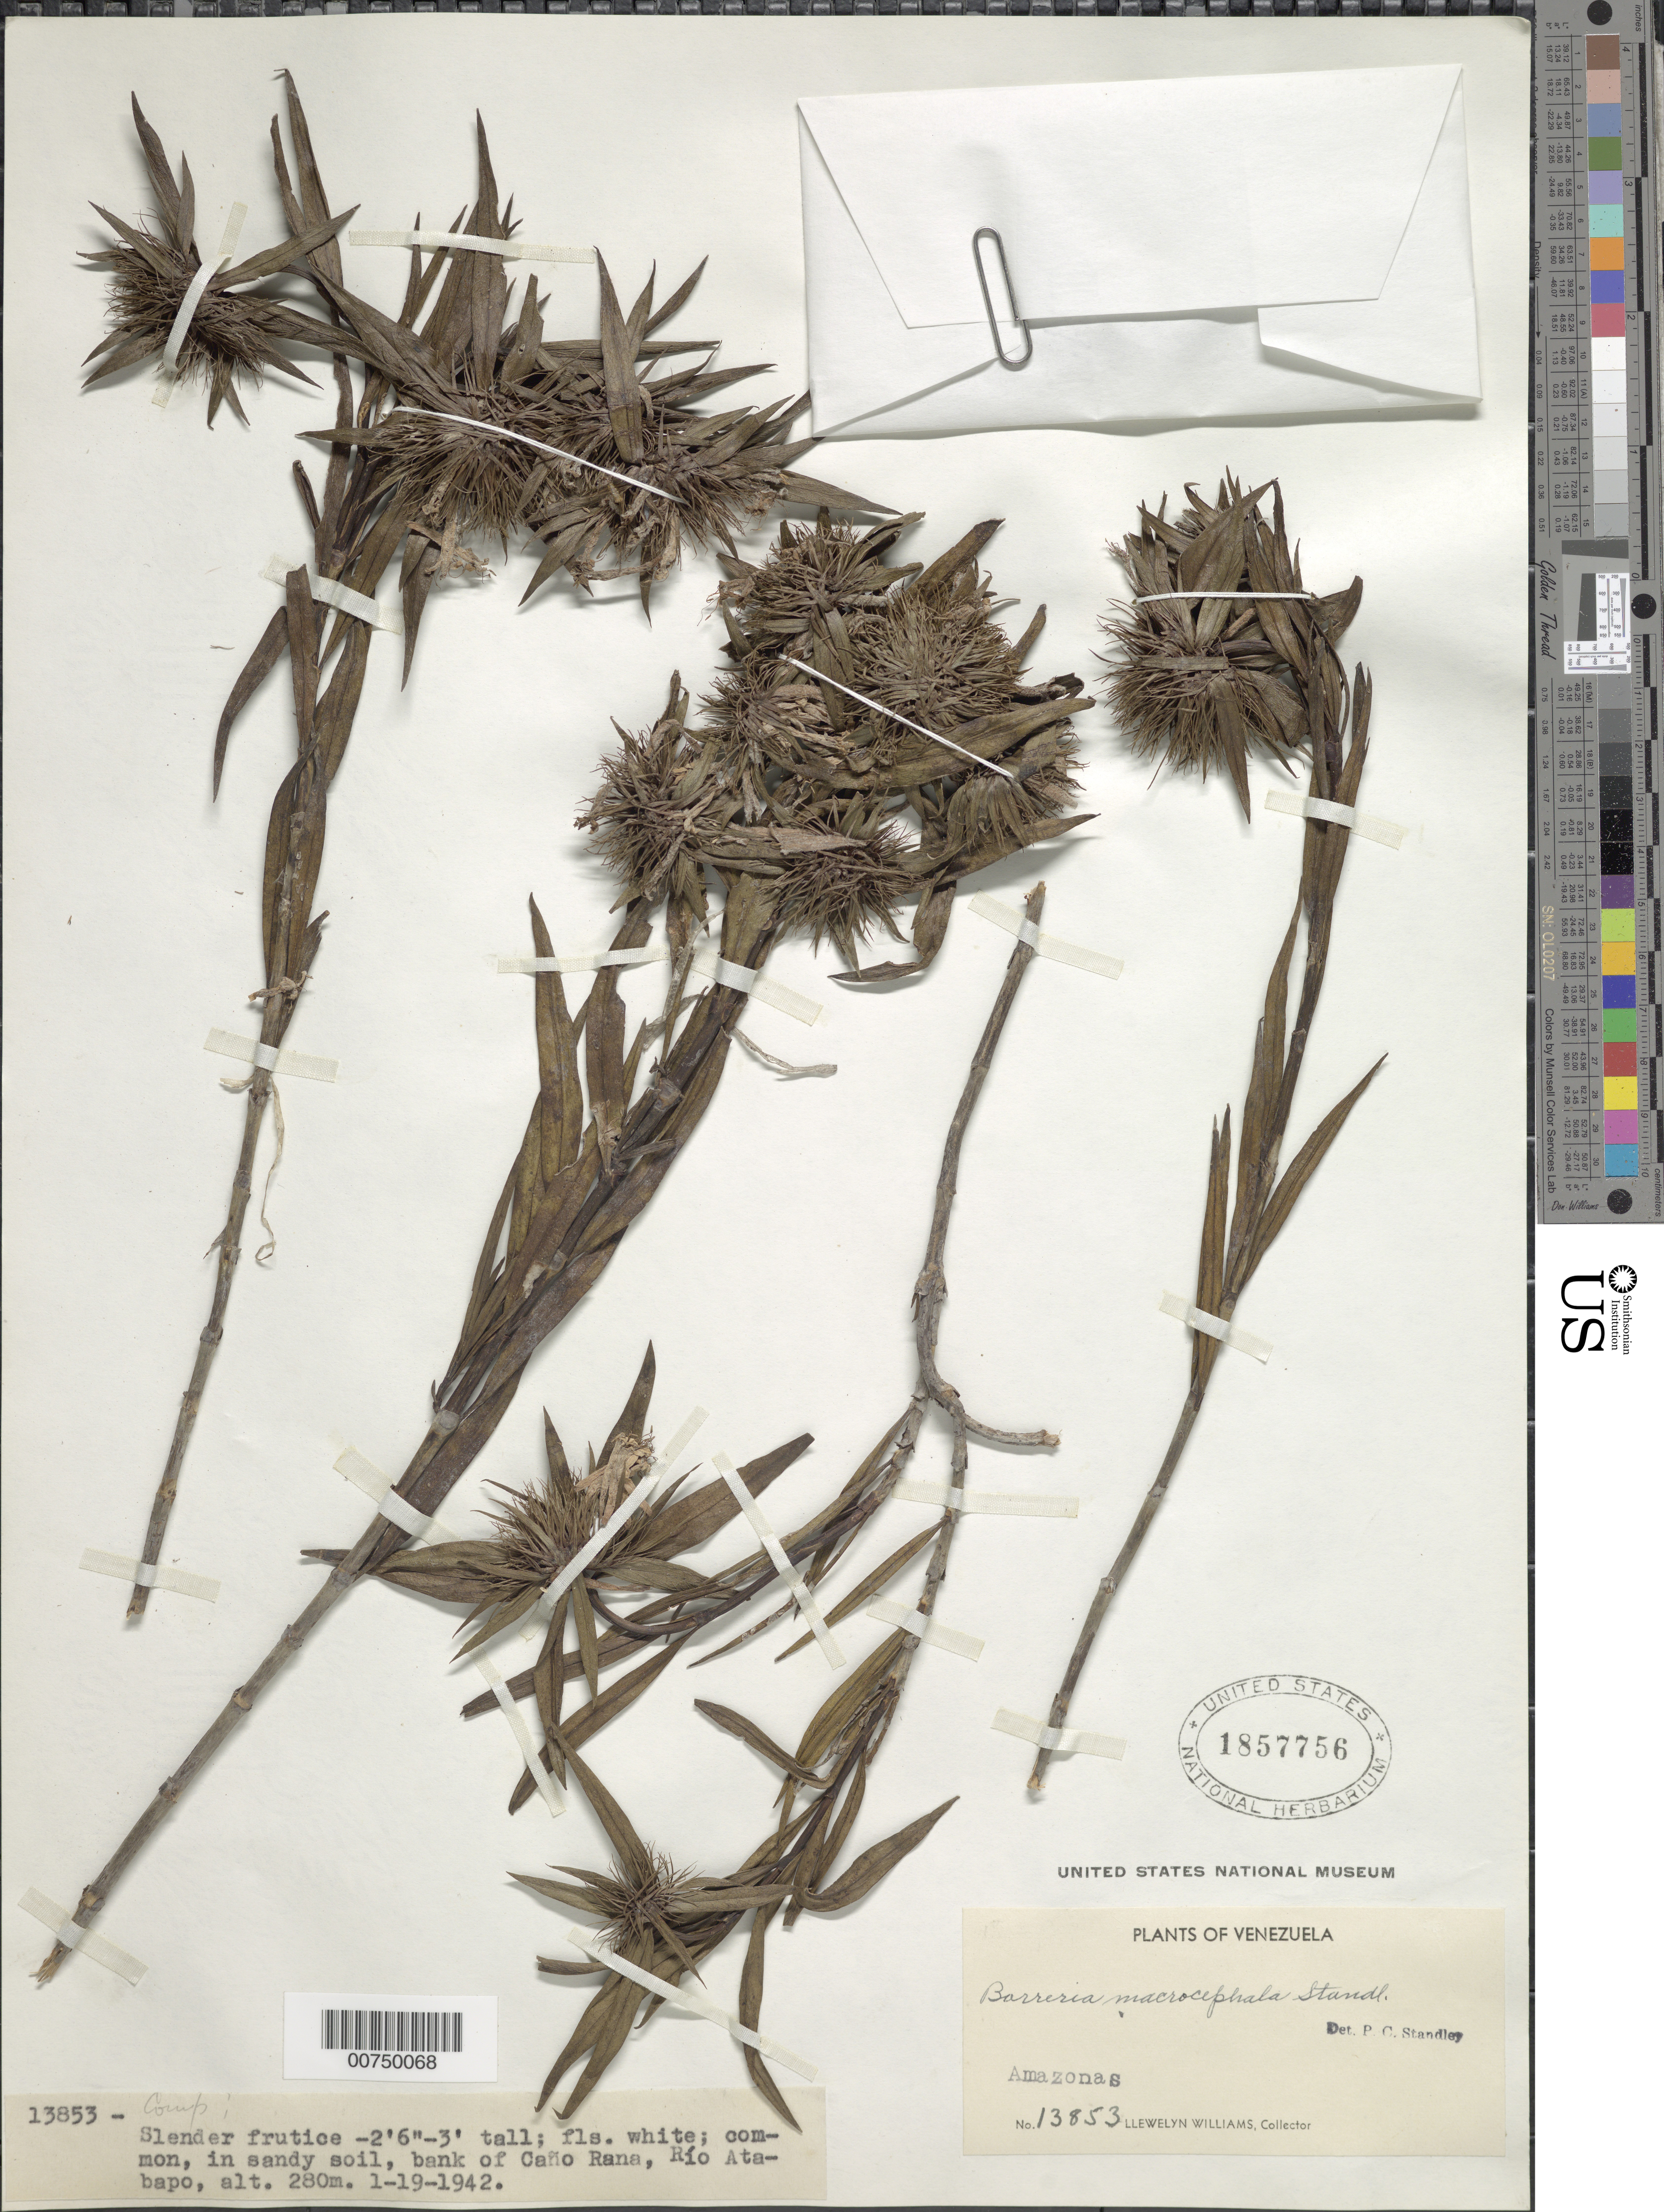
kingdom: Plantae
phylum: Tracheophyta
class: Magnoliopsida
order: Gentianales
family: Rubiaceae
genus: Borreria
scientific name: Borreria macrocephala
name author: Standl. & Steyerm.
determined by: Standley, Paul C.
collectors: Ll. Williams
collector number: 13853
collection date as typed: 19-Jan-42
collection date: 1942-01-19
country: Venezuela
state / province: Amazonas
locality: Río Atabapo, Caño Raña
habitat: Sandy soil, bank of cano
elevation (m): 280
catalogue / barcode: US 1857756